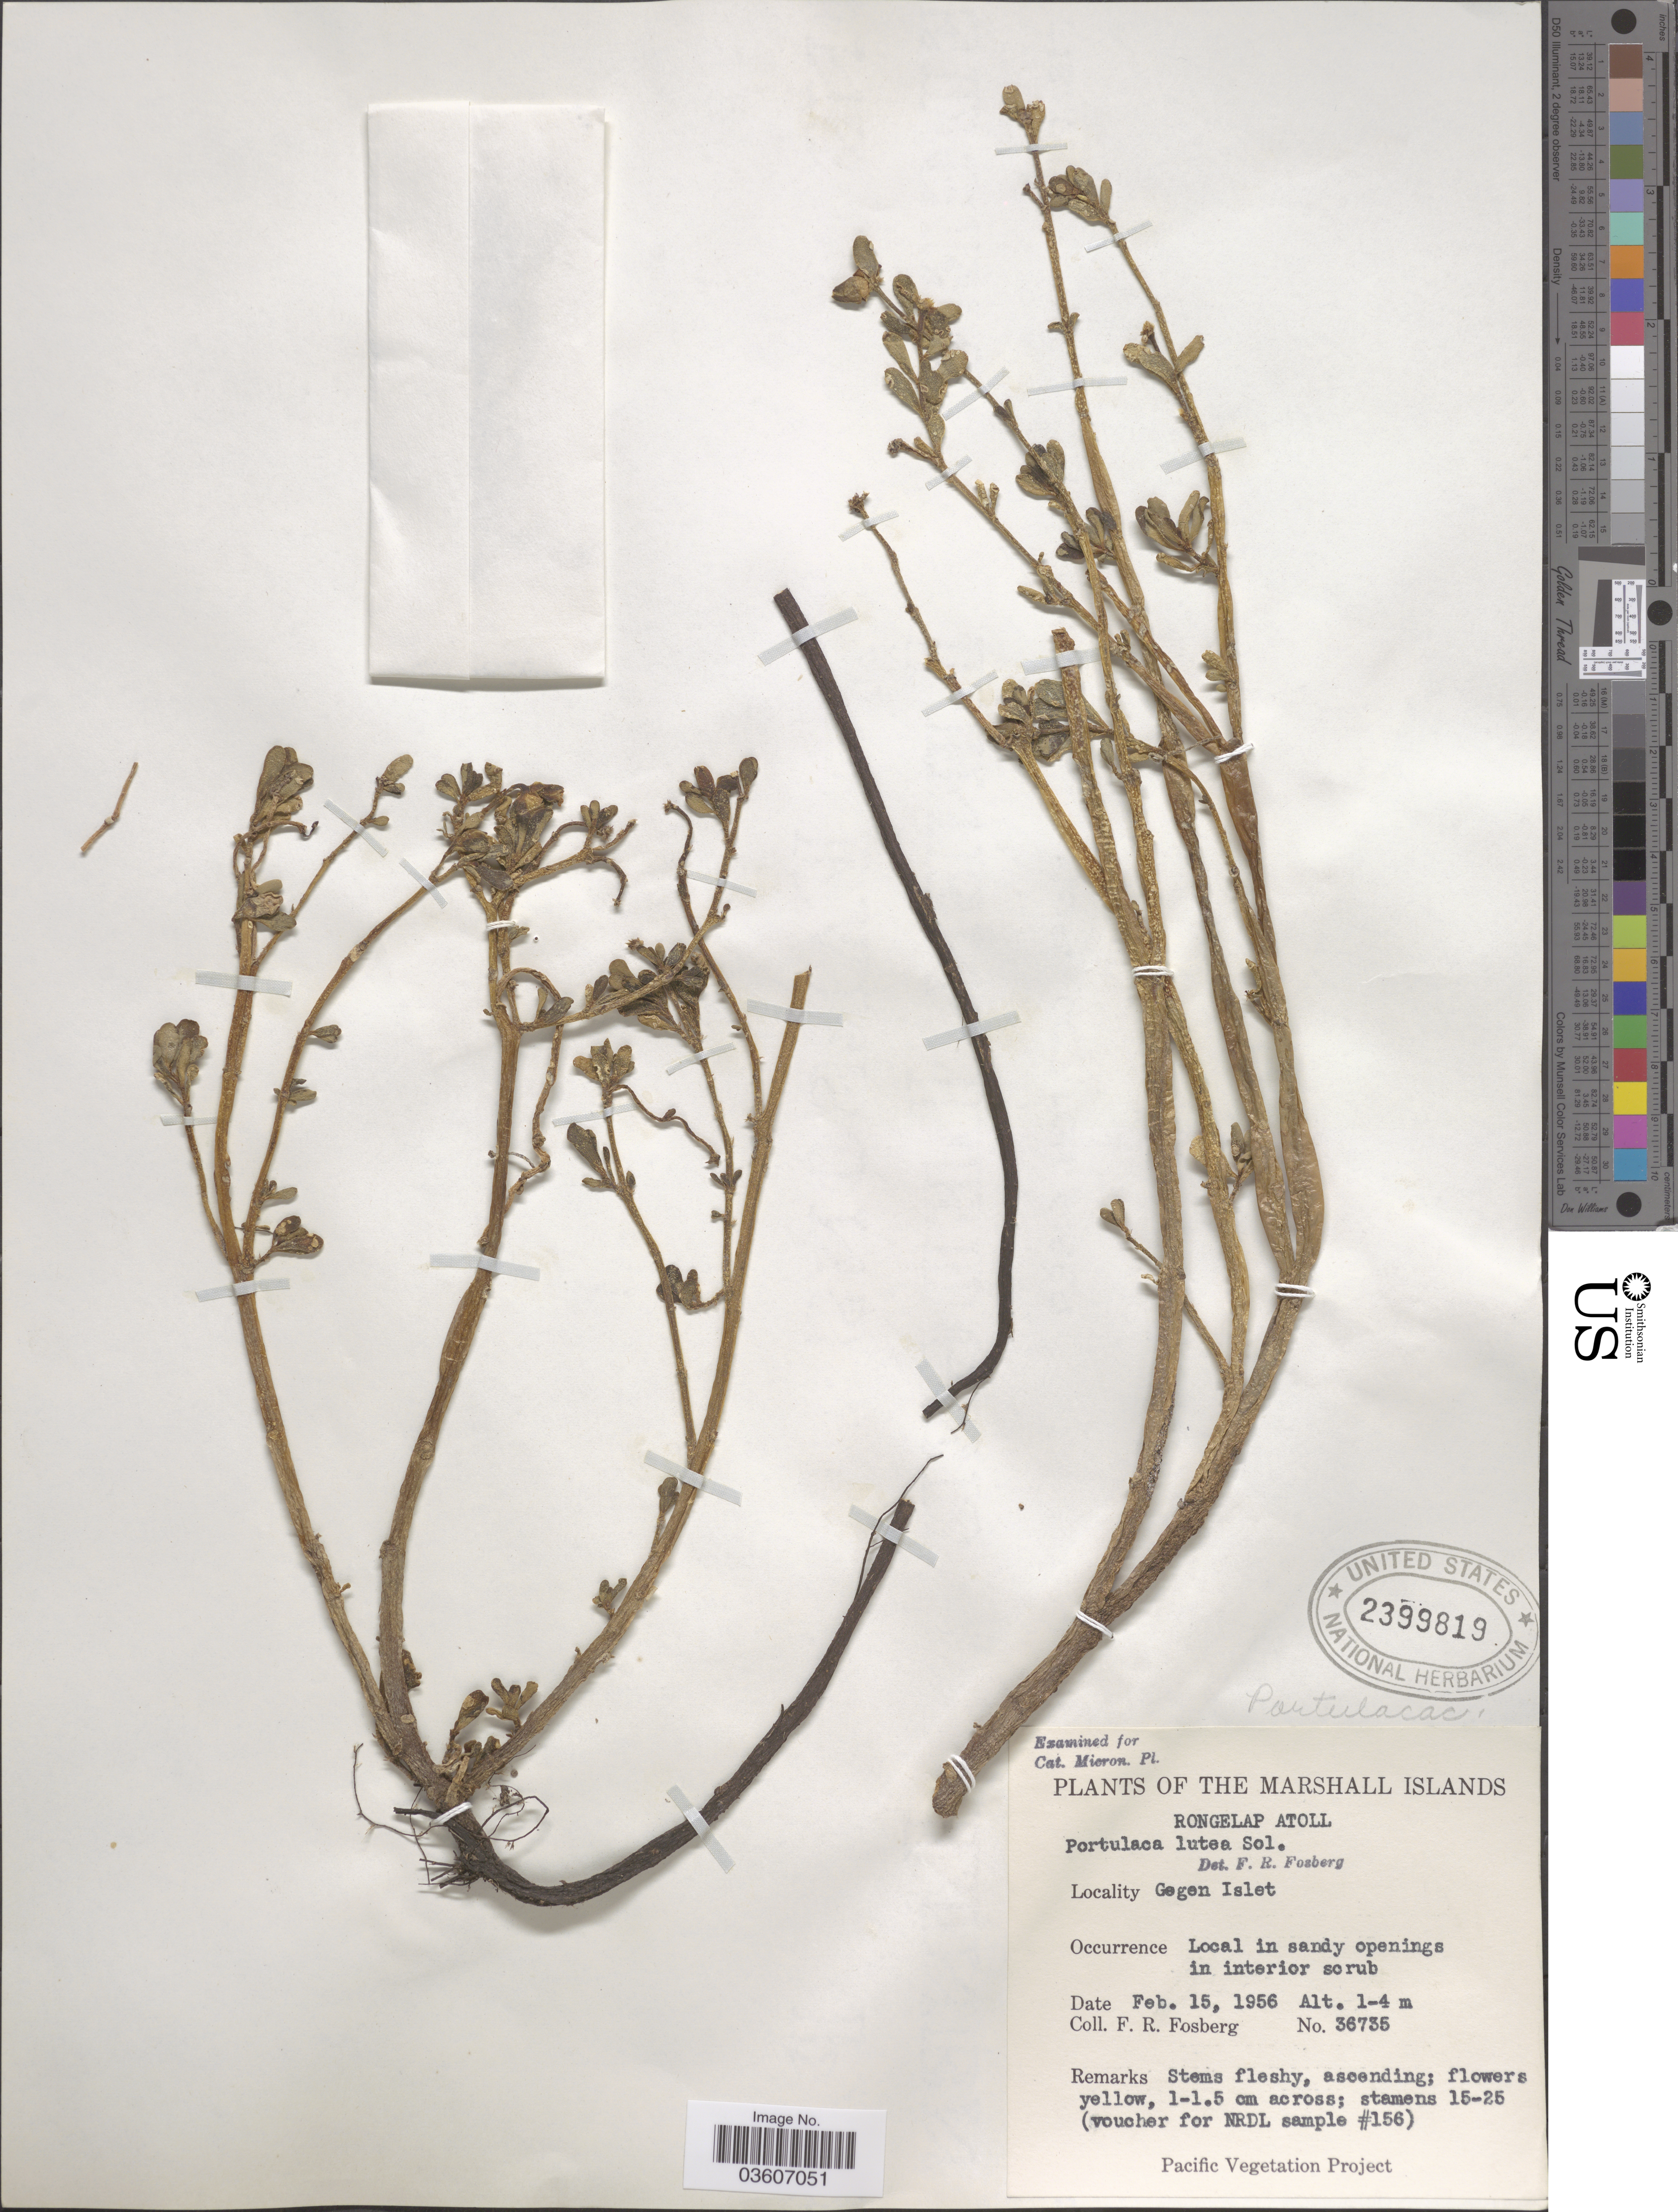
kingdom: Plantae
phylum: Tracheophyta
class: Magnoliopsida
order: Caryophyllales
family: Portulacaceae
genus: Portulaca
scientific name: Portulaca lutea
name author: Sol. ex G. Forst.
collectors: F. R. Fosberg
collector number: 36735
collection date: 1956-02-15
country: Marshall Islands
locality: Rongelap Atoll. Gegen Islet.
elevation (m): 1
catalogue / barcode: US 2399819